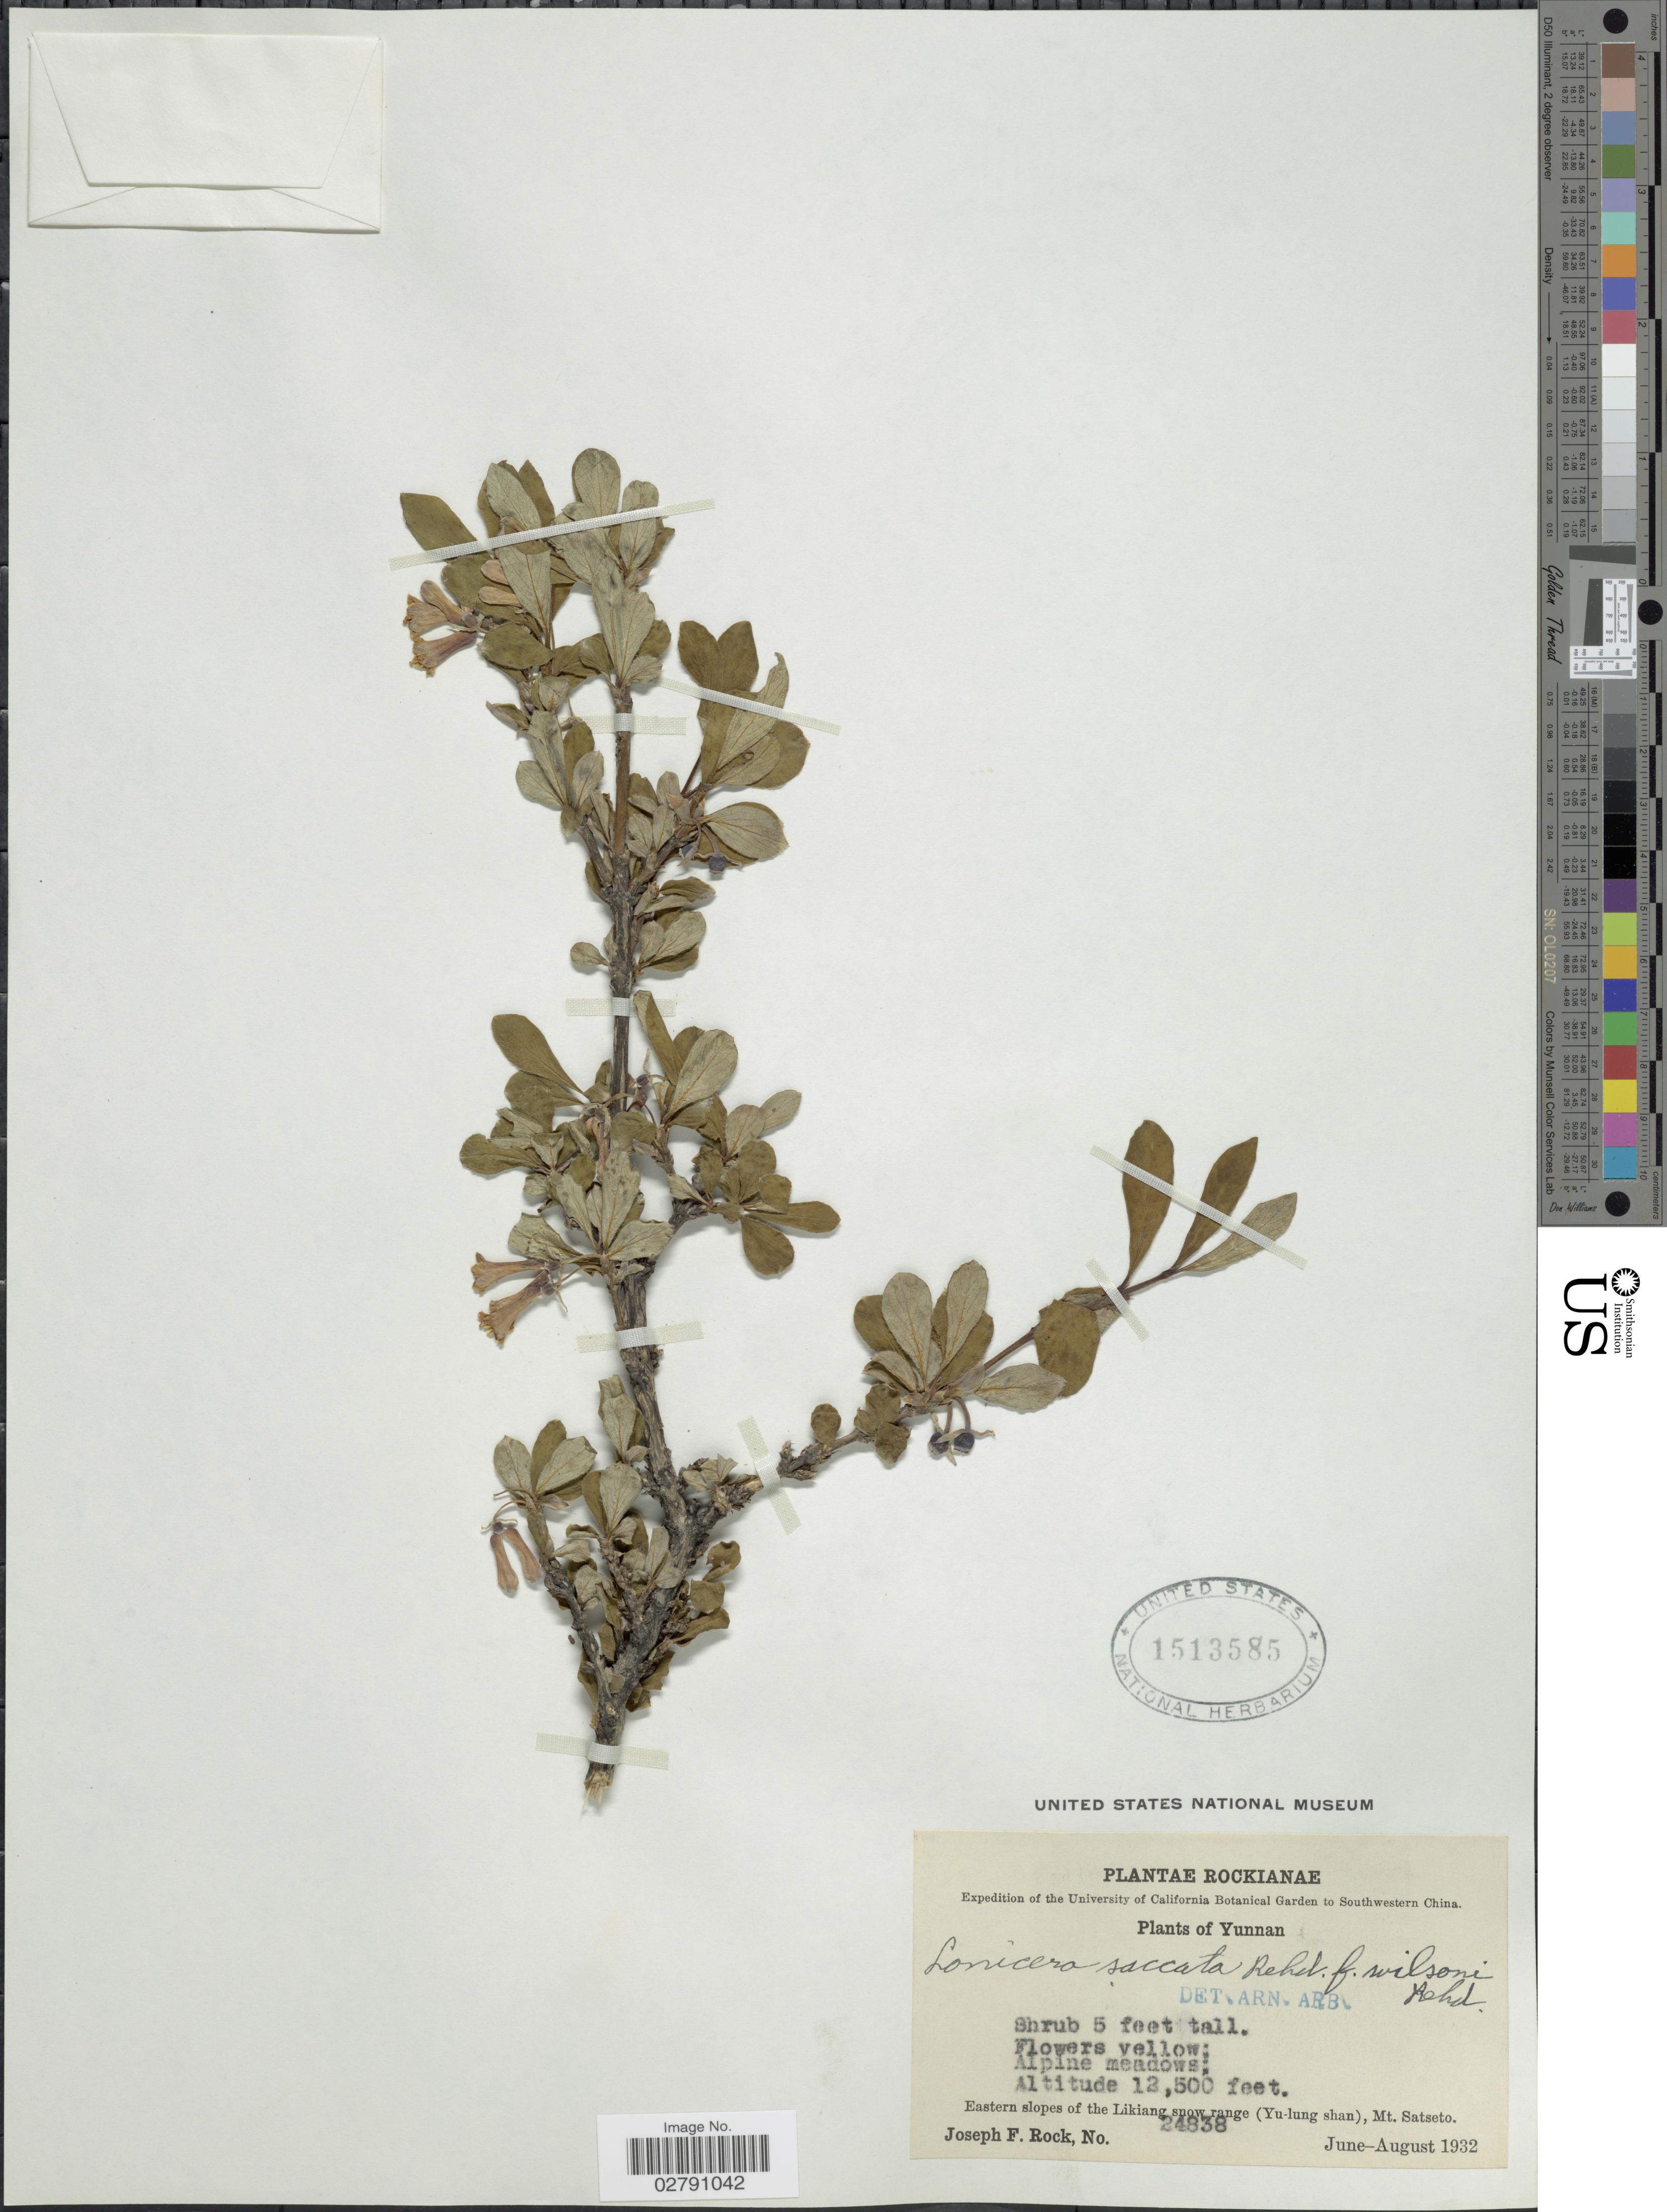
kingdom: Plantae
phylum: Tracheophyta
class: Magnoliopsida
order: Dipsacales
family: Caprifoliaceae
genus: Lonicera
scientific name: Lonicera saccata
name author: Rehder in Sarg.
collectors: J. F. Rock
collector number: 24838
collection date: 1932-06/1932-08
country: China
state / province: Yunnan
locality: Southwestern China. Eastern slopes of the Likiang snow range (Yu-lung shan), Mt. Satseto.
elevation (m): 3810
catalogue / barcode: US 1513585